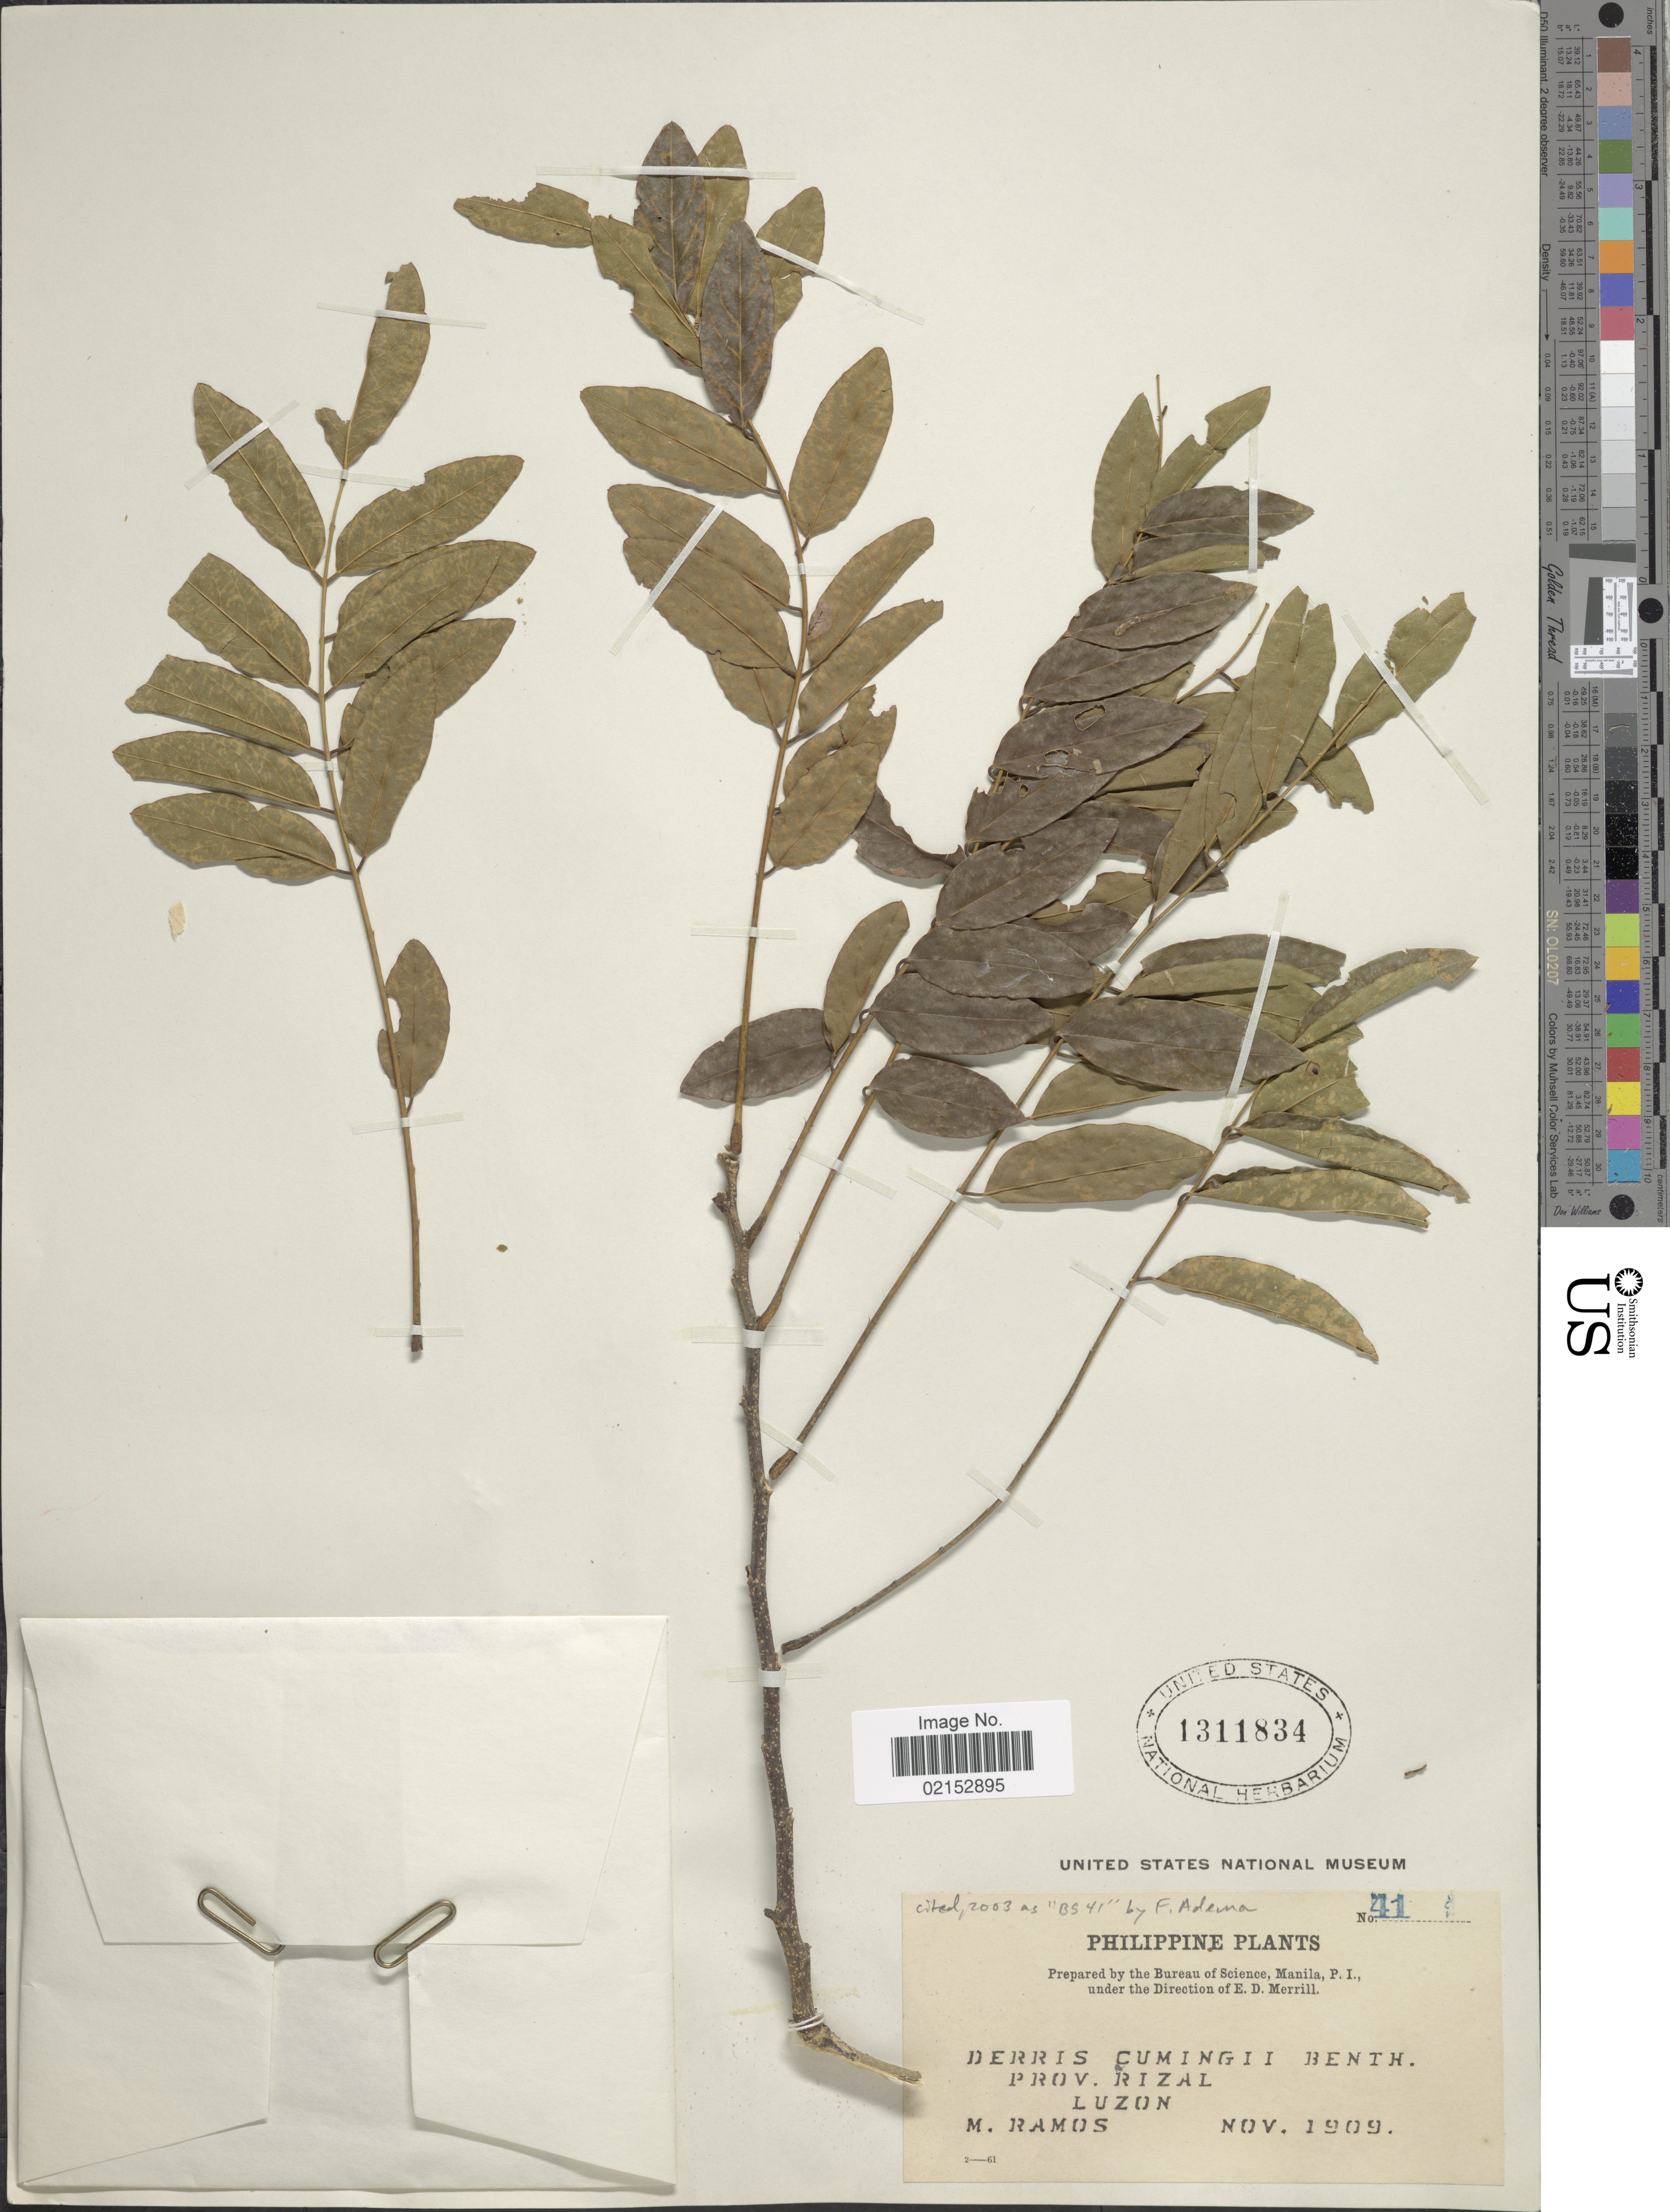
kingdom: Plantae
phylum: Tracheophyta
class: Magnoliopsida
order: Fabales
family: Fabaceae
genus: Brachypterum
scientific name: Brachypterum cumingii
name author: (Benth.) Adema & Sirich.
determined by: Strong, Mark T., (BOT), Smithsonian Institution - National Museum of Natural History (UNITED STATES)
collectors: M. Ramos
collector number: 41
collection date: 1909-11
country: Philippines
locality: Prov. Rizal, Luzon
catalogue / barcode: US 1311834